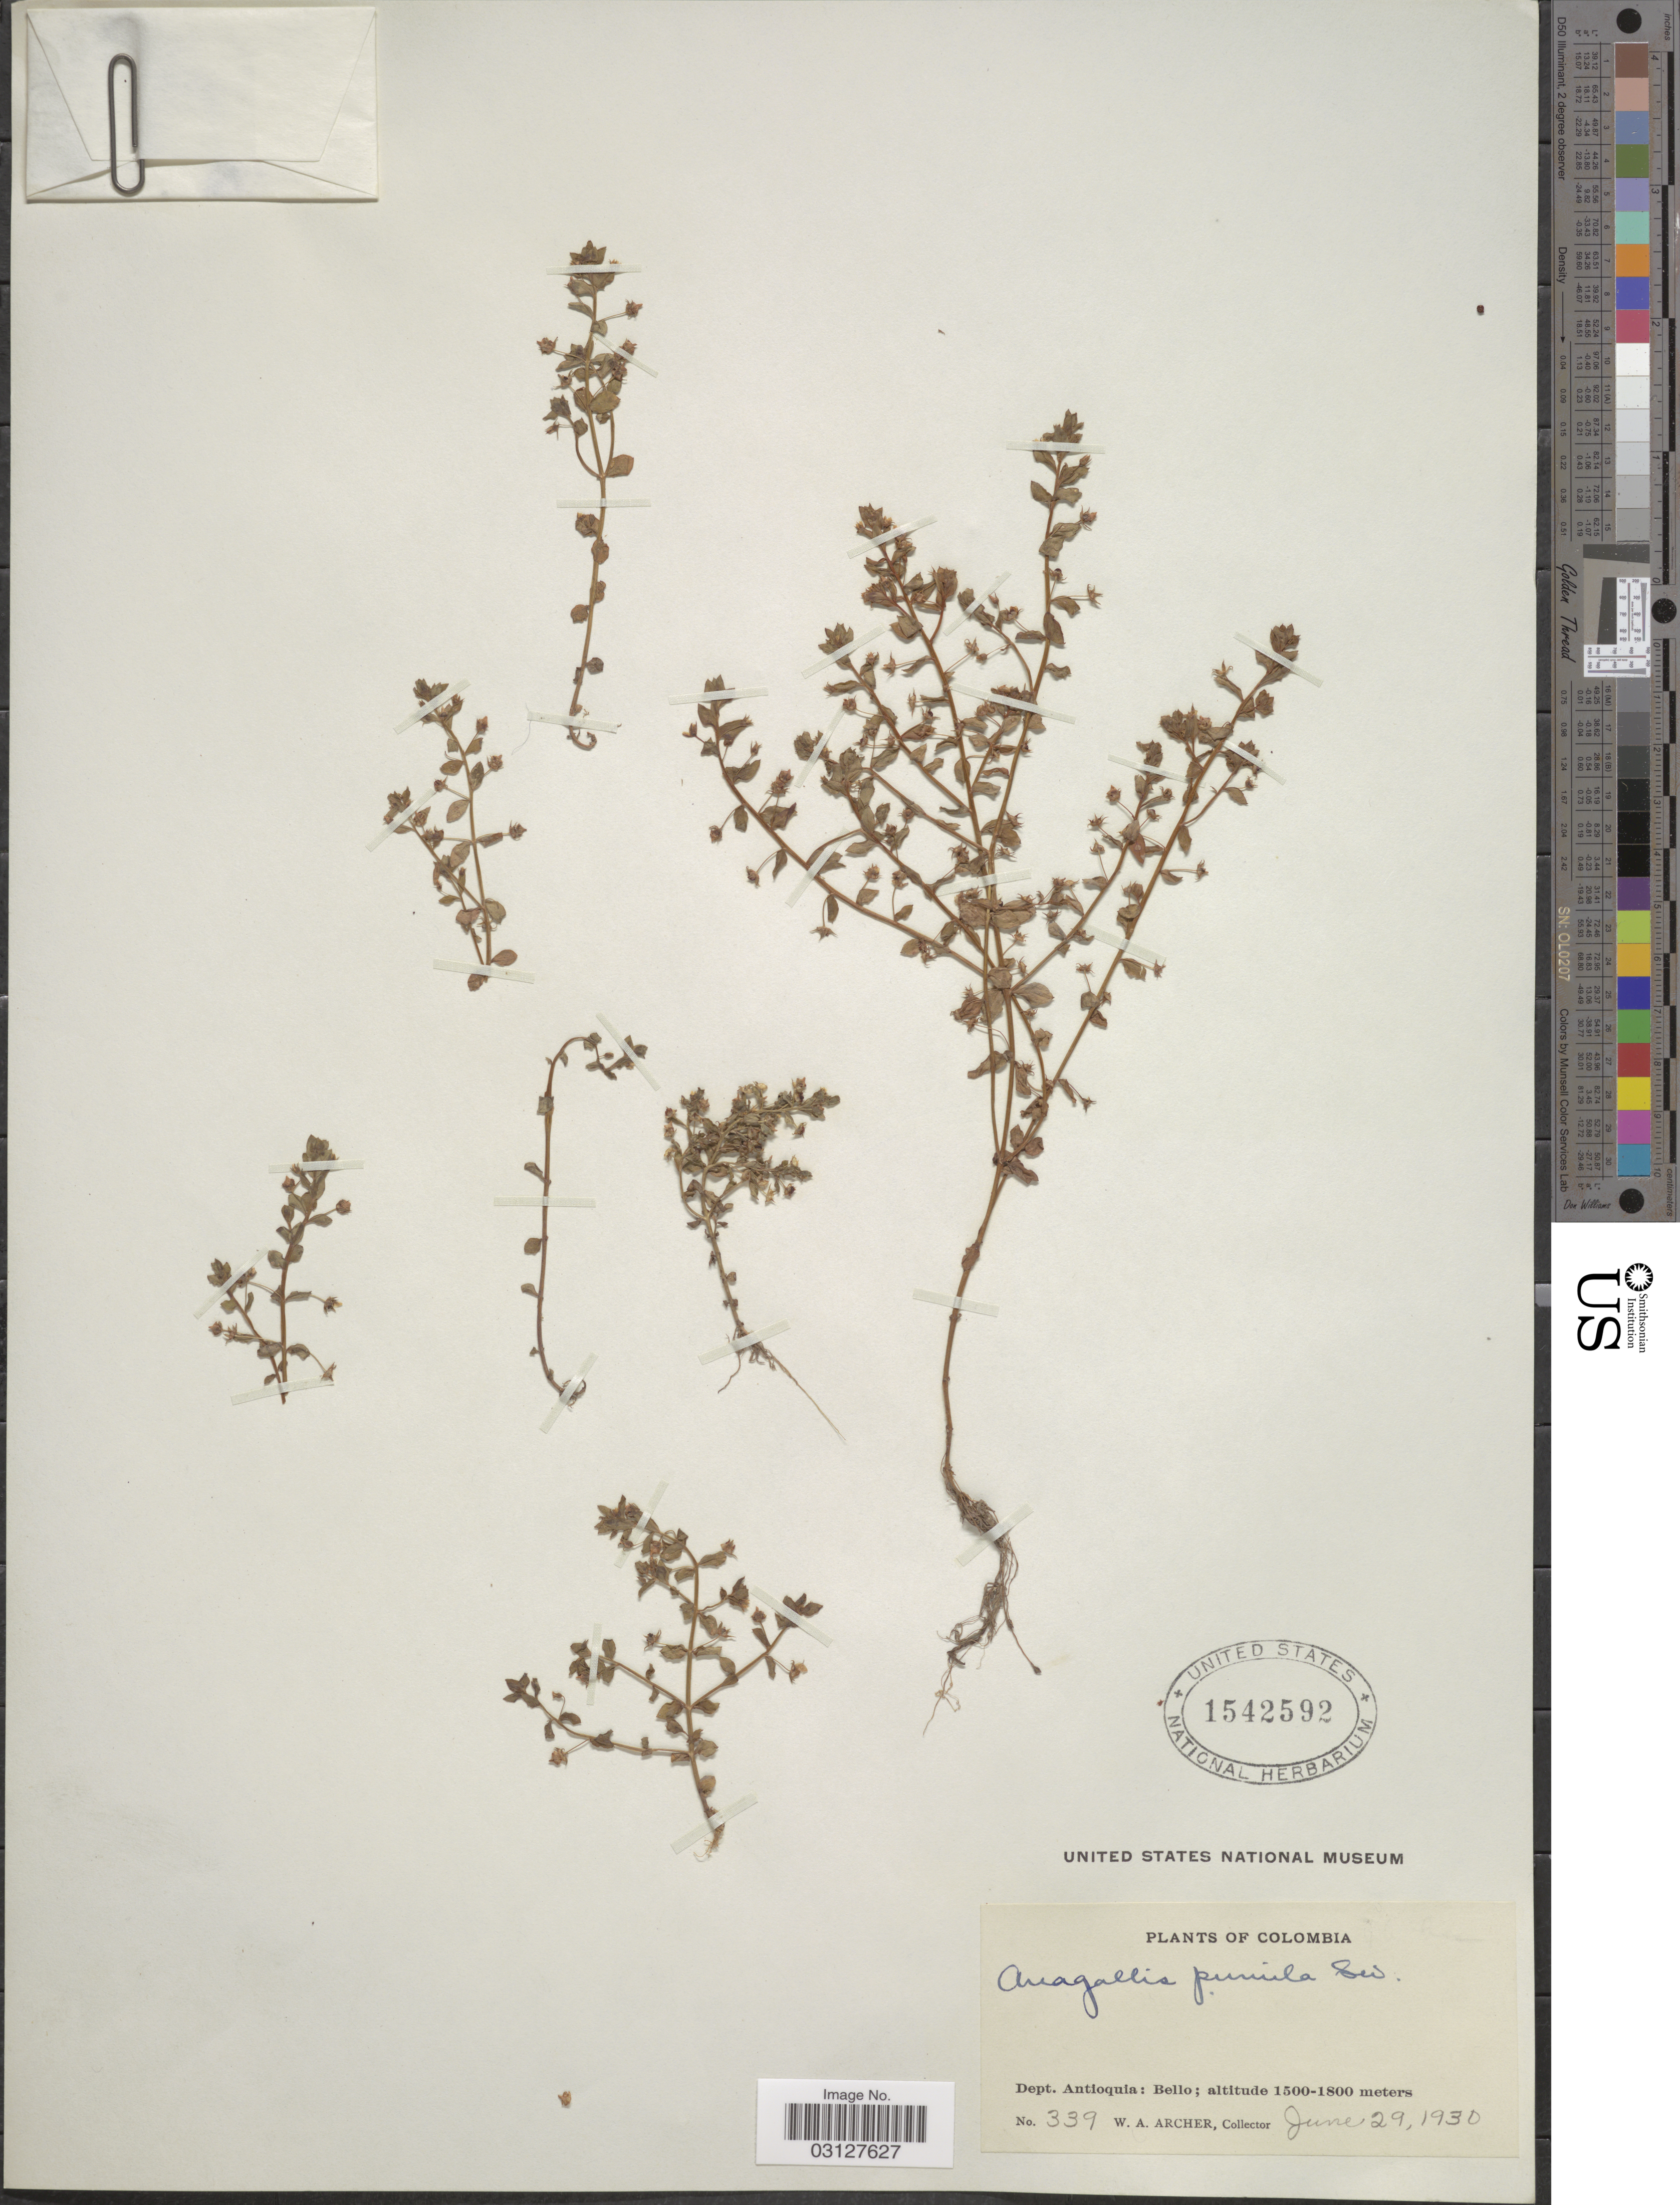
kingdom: Plantae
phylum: Tracheophyta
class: Magnoliopsida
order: Ericales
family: Primulaceae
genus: Anagallis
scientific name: Anagallis pumila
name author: Sw.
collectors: W. Archer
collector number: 339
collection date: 1930-06-29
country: Colombia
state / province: Antioquia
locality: Dept. Antioquia: Bello.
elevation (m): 1500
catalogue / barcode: US 1542592